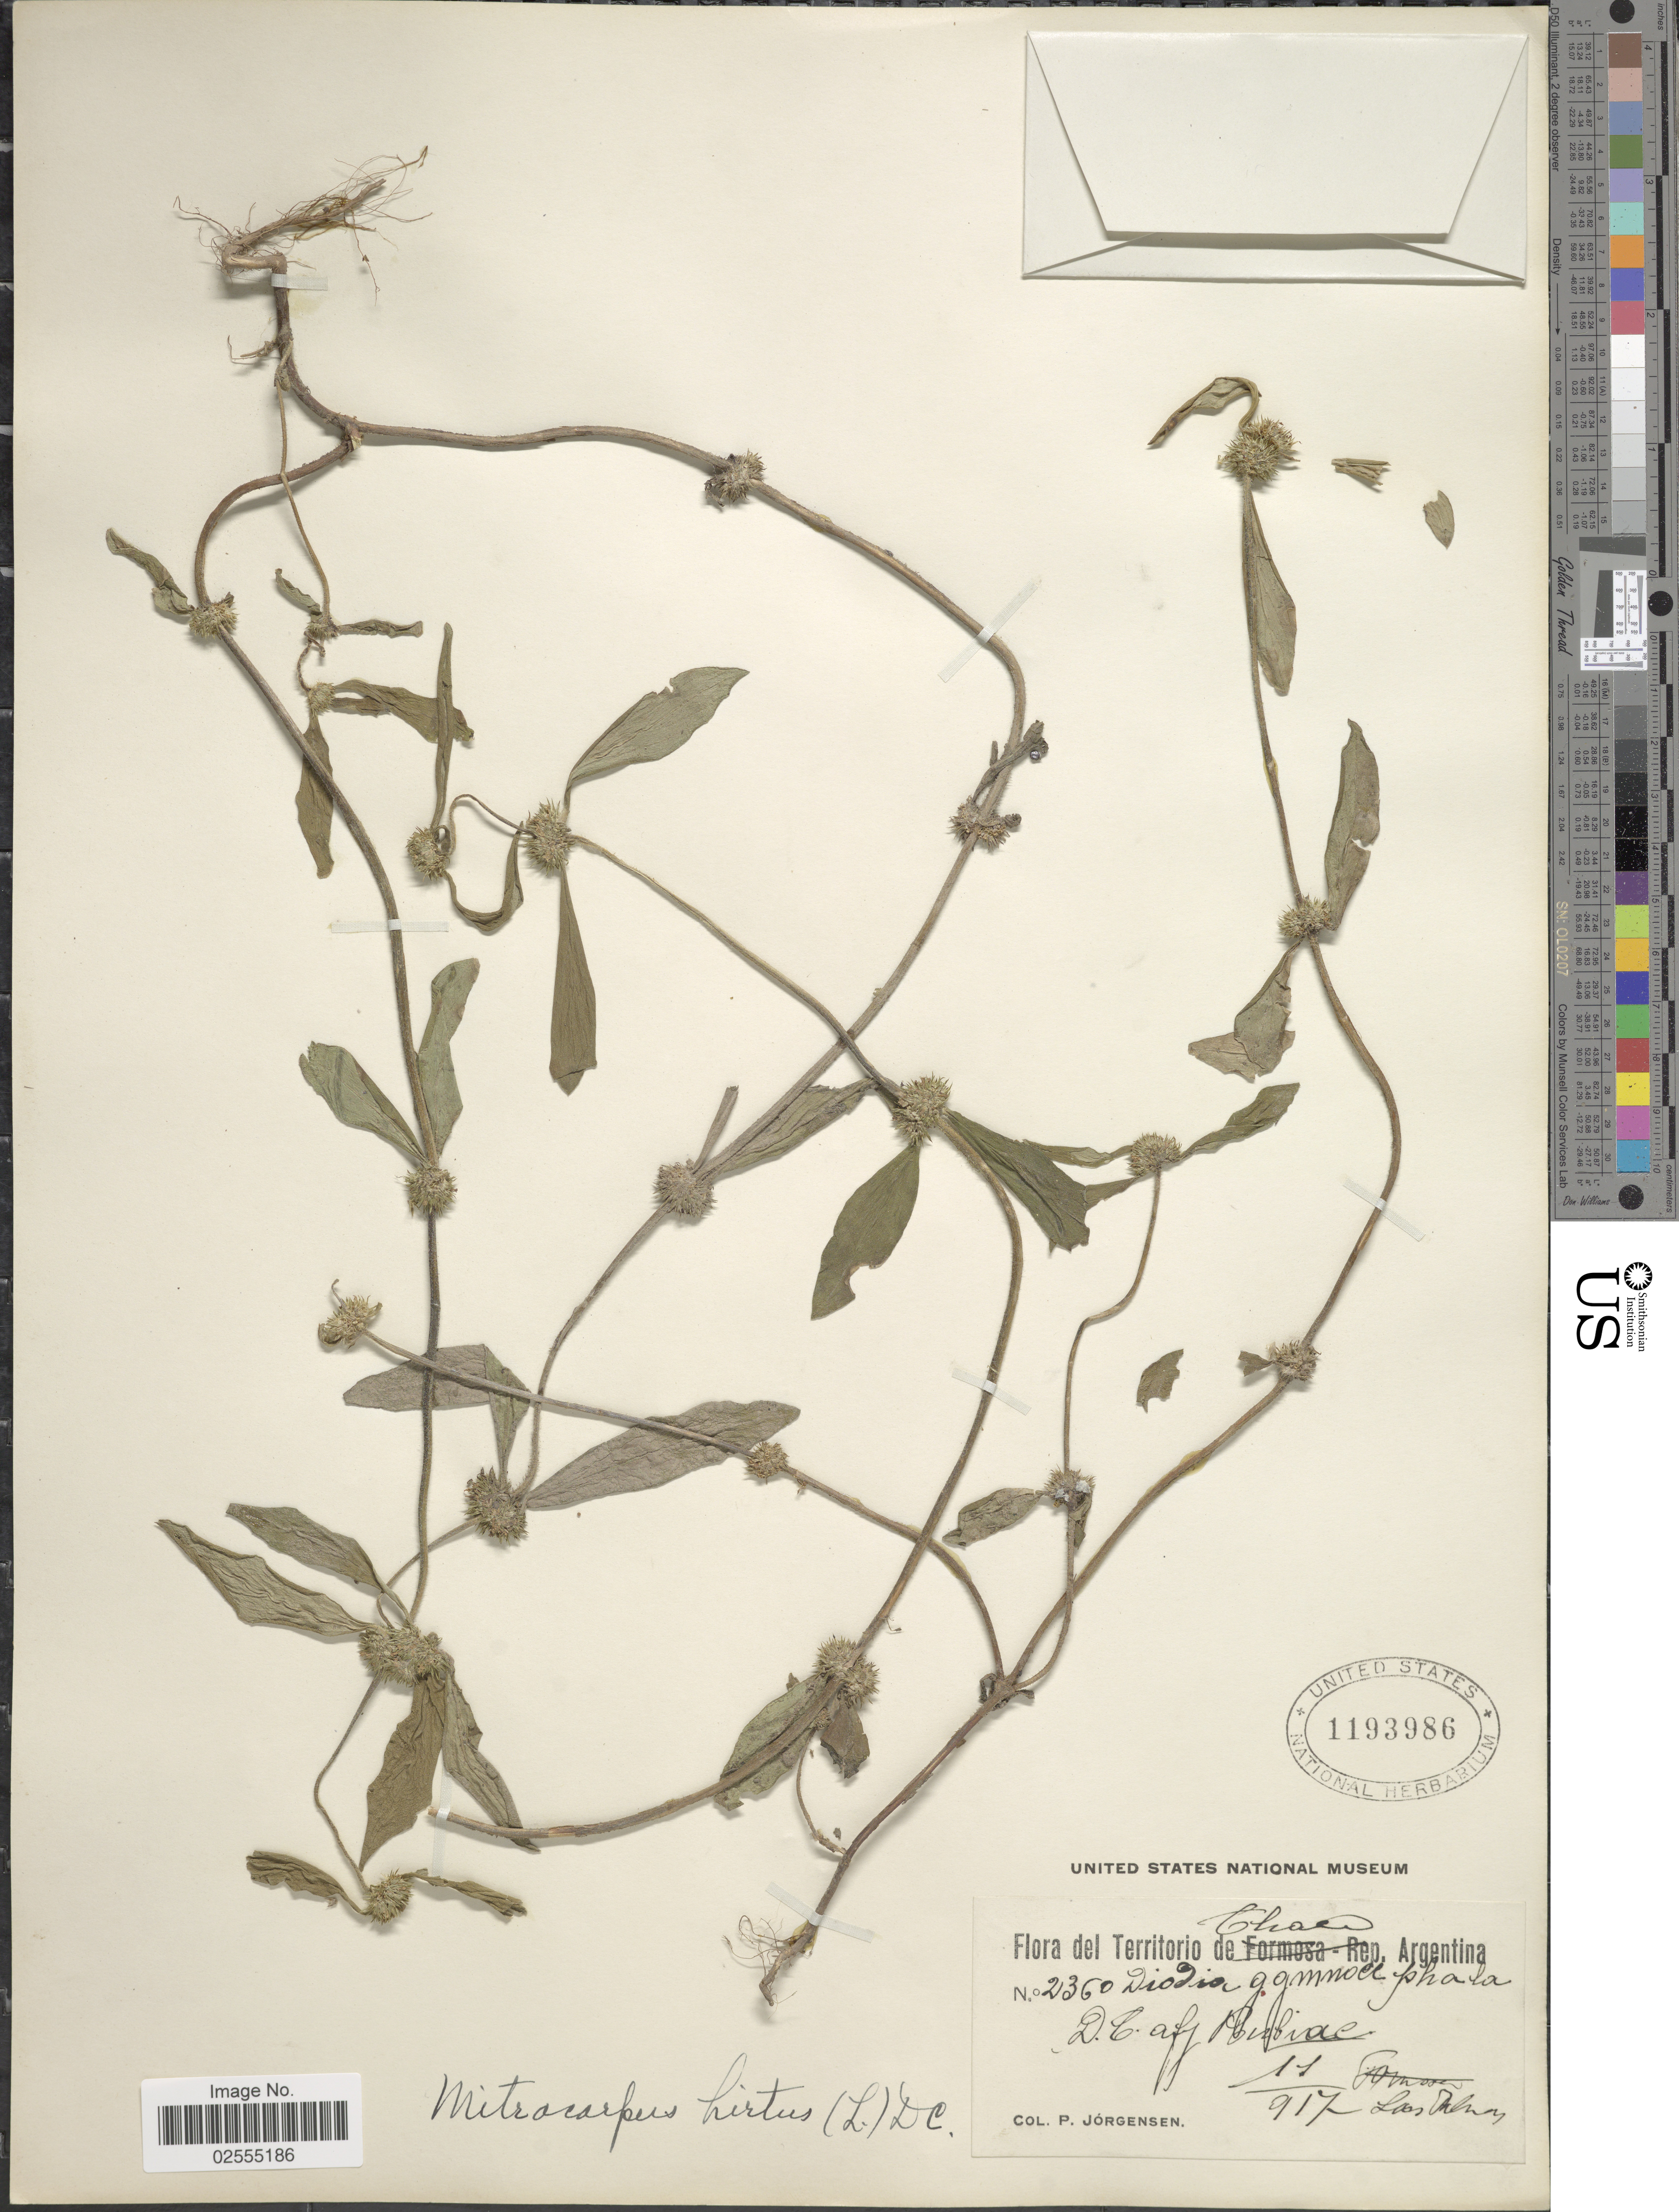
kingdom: Plantae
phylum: Tracheophyta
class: Magnoliopsida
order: Gentianales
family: Rubiaceae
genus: Mitracarpus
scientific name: Mitracarpus hirtus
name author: (L.) DC.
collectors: P. Jörgensen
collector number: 2360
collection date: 1917-11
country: Argentina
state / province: Chaco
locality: Del Territorio de Chaco, Rep. Argentina, Las Palmas.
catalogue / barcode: US 1193986